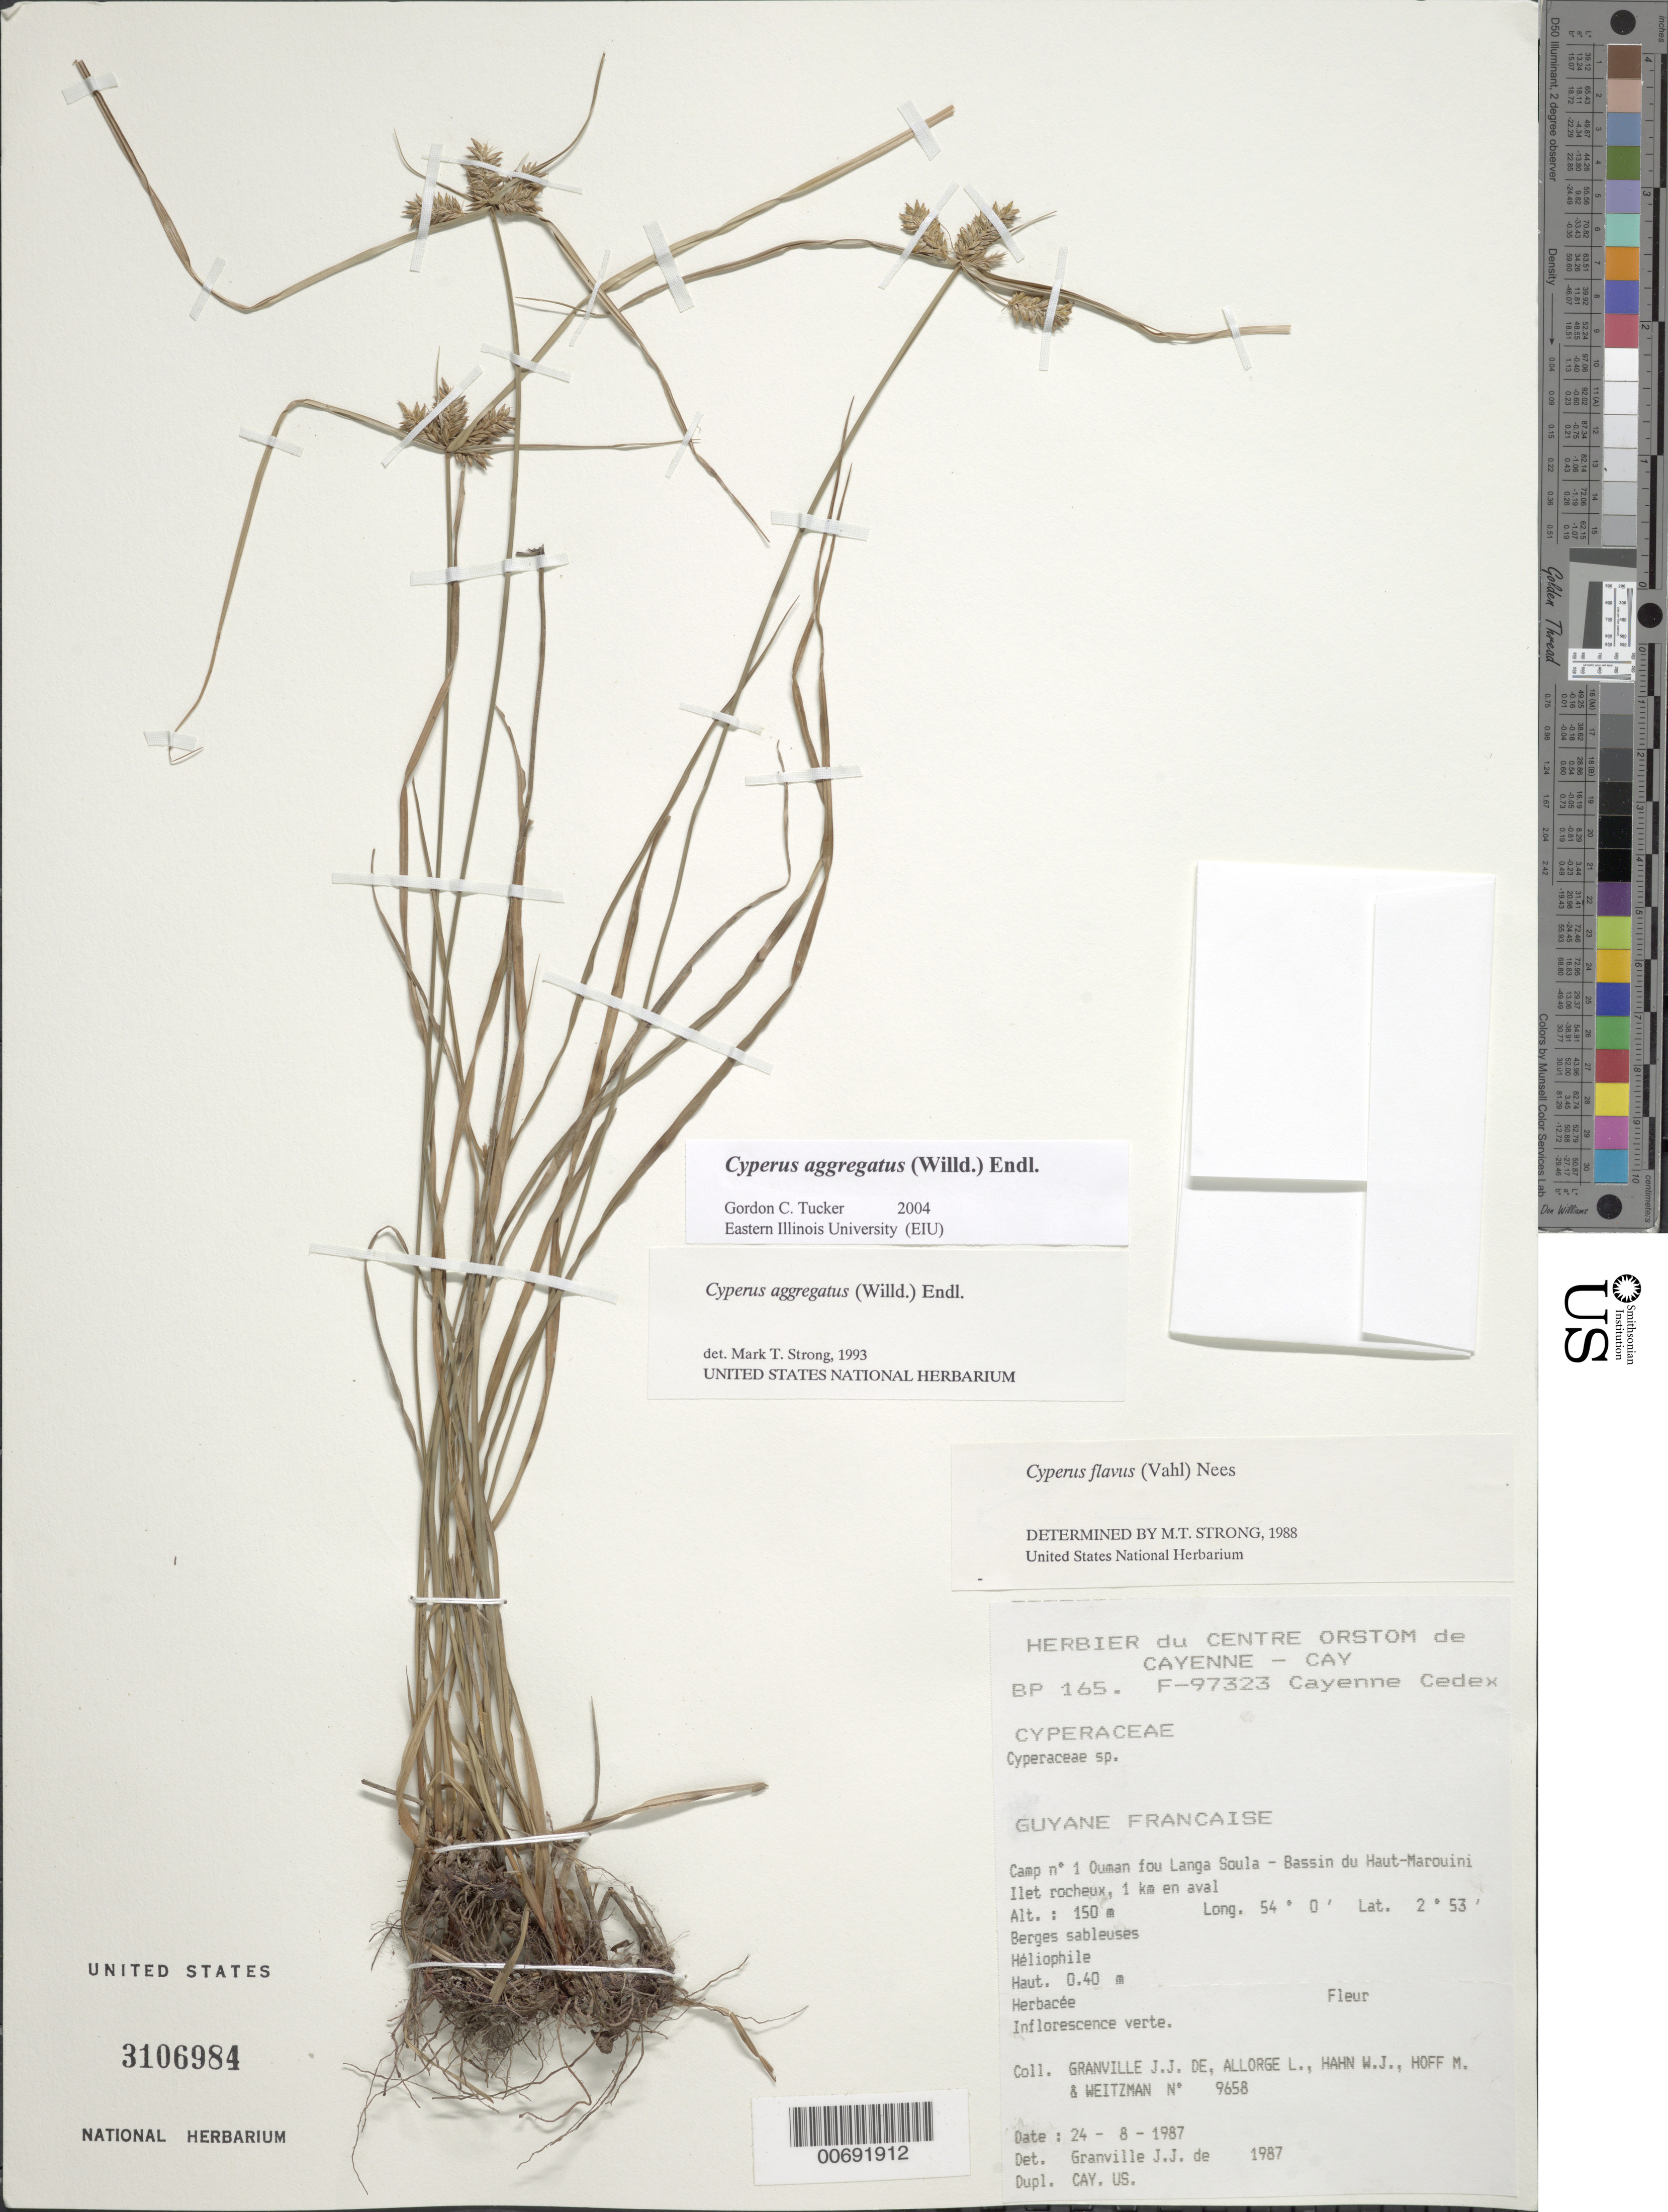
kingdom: Plantae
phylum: Tracheophyta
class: Liliopsida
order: Poales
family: Cyperaceae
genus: Cyperus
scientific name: Cyperus aggregatus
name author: (Willd.) Endl.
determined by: Tucker, G. C.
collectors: J.-J. de Granville, L. Allorge, W. J. Hahn, M. Hoff & A. L. Weitzman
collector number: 9658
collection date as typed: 24-Aug-87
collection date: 1987-08-24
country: French Guiana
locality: Ouman fou Langa Soula, Camp #1, Bassin du Haut-Marouini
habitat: Berges sableuses, héliophile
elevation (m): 150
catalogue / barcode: US 3106984